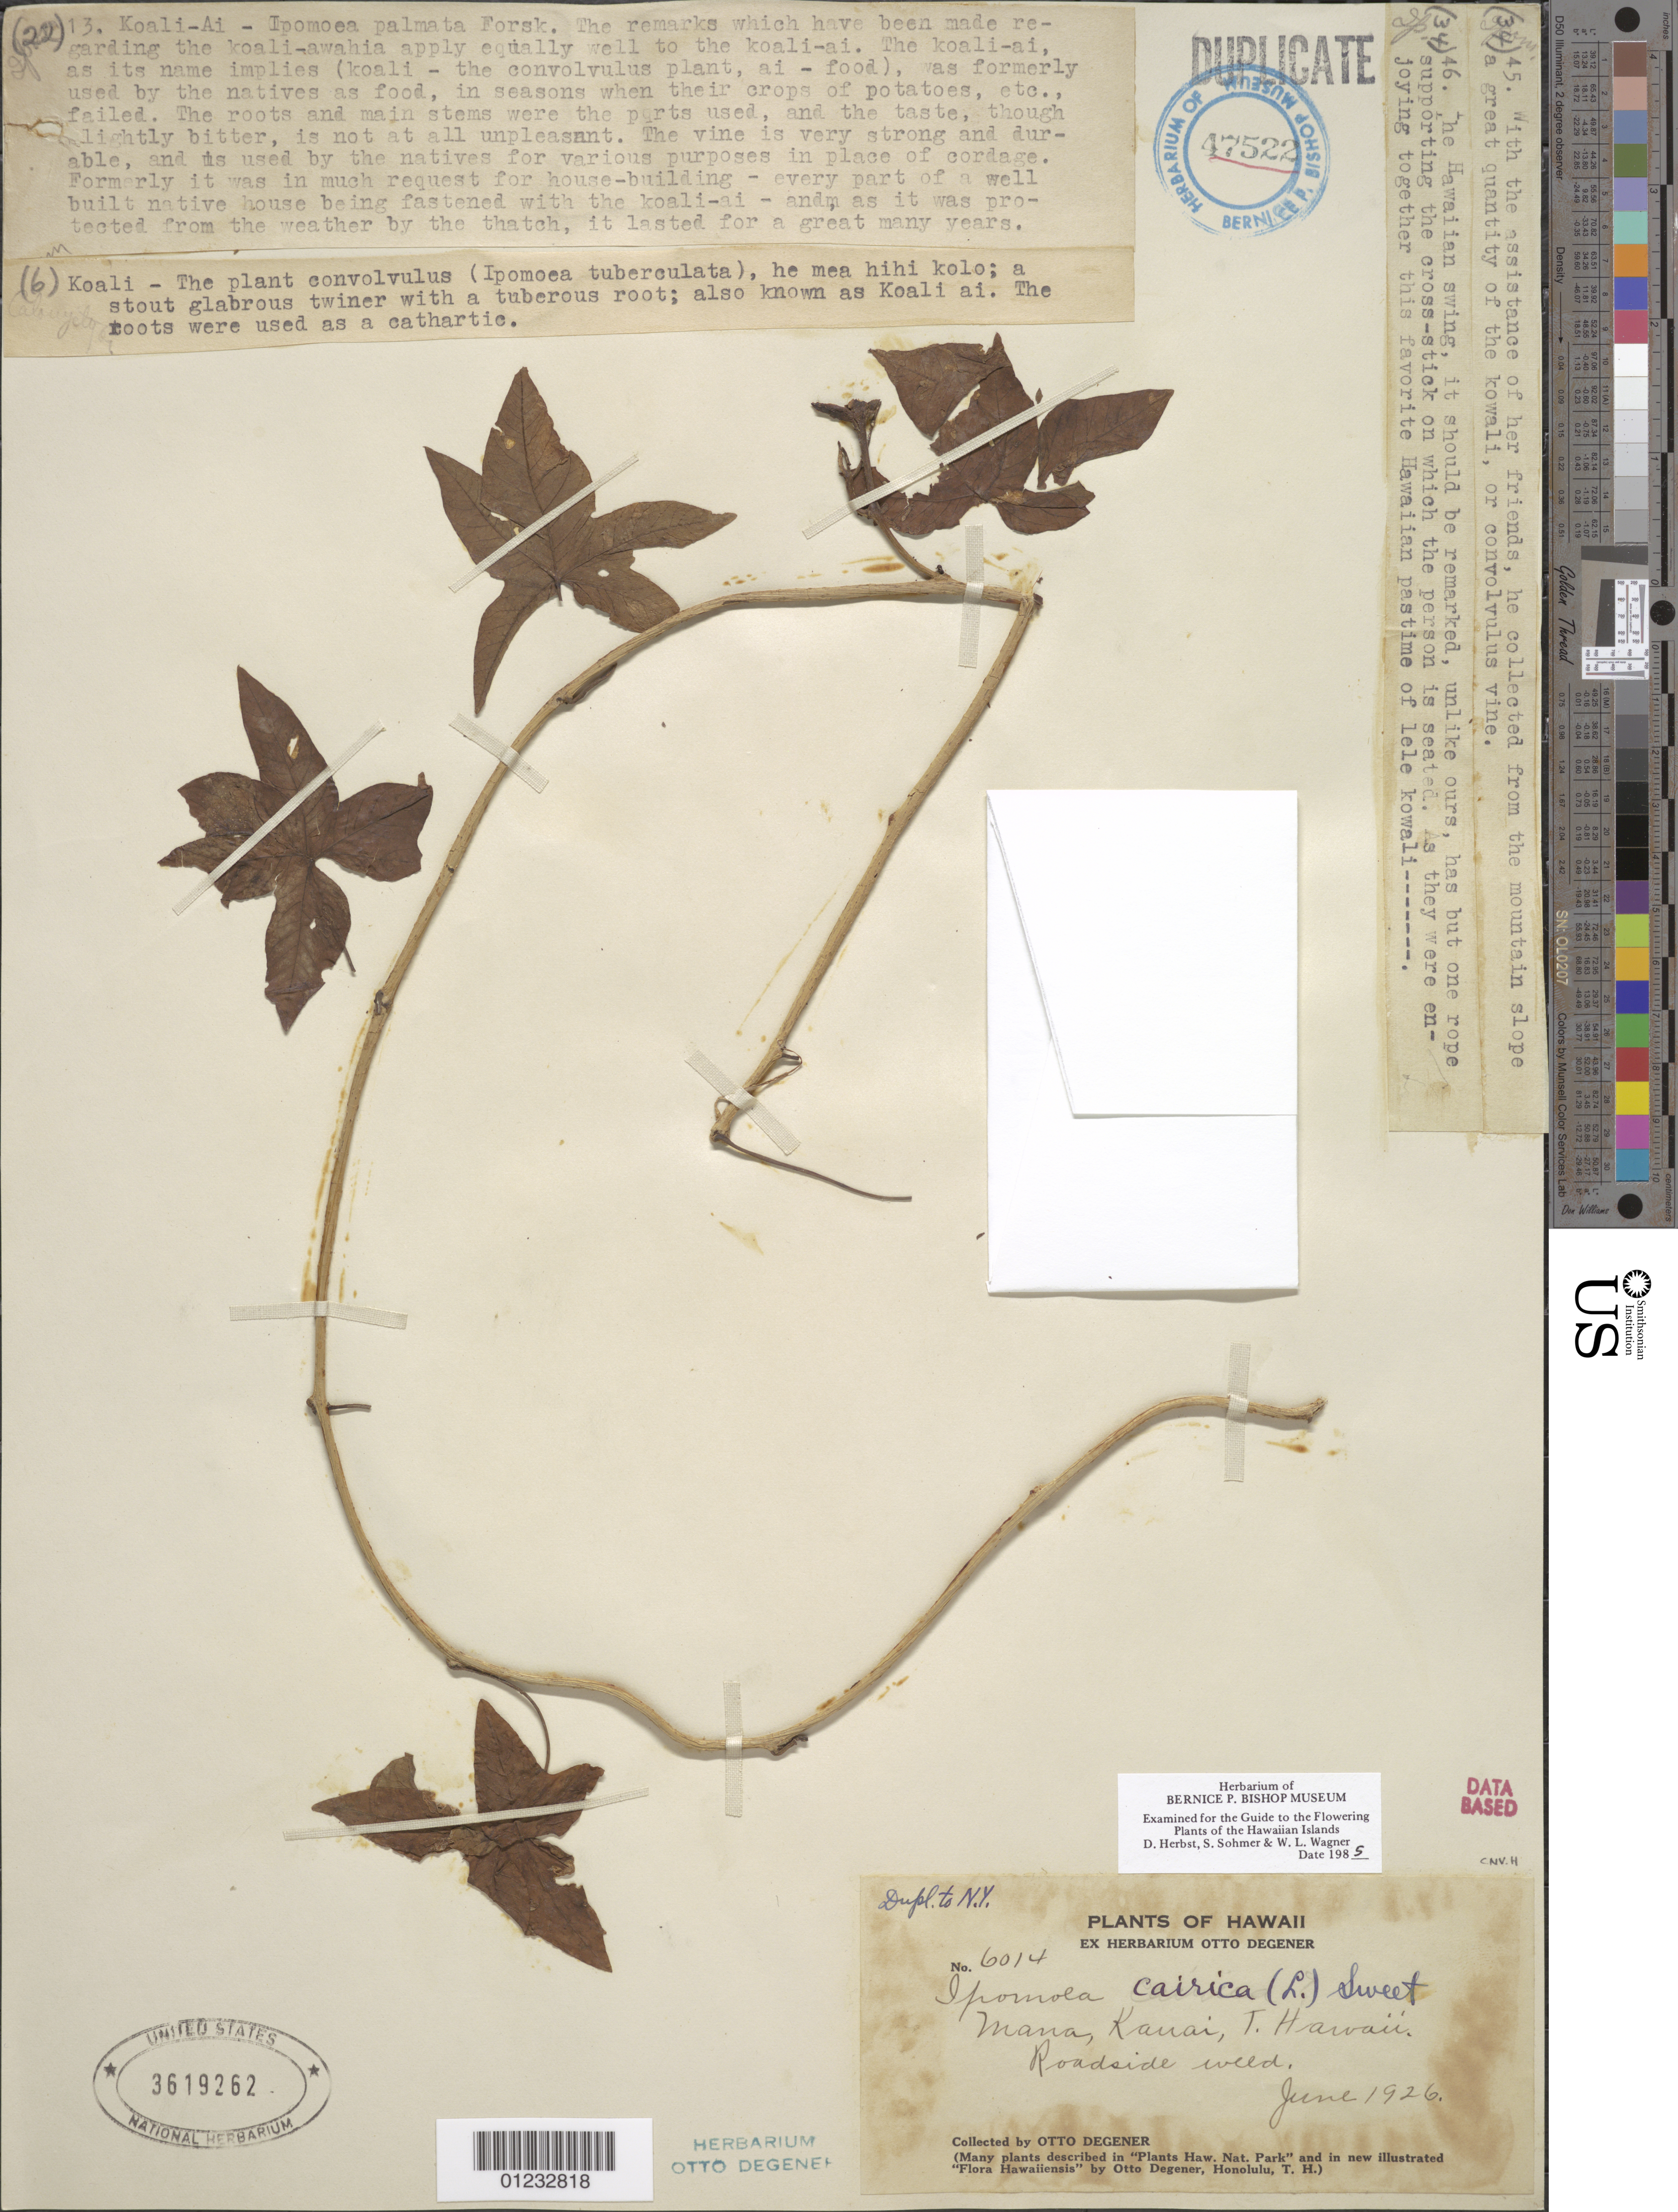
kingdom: Plantae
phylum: Tracheophyta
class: Magnoliopsida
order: Solanales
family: Convolvulaceae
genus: Ipomoea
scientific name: Ipomoea cairica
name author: (L.) Sweet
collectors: O. Degener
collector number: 6014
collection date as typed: Jun 1926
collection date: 1926-06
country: United States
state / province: Hawaii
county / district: Kauai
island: Kaua'i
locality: Mana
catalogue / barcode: US 3619262